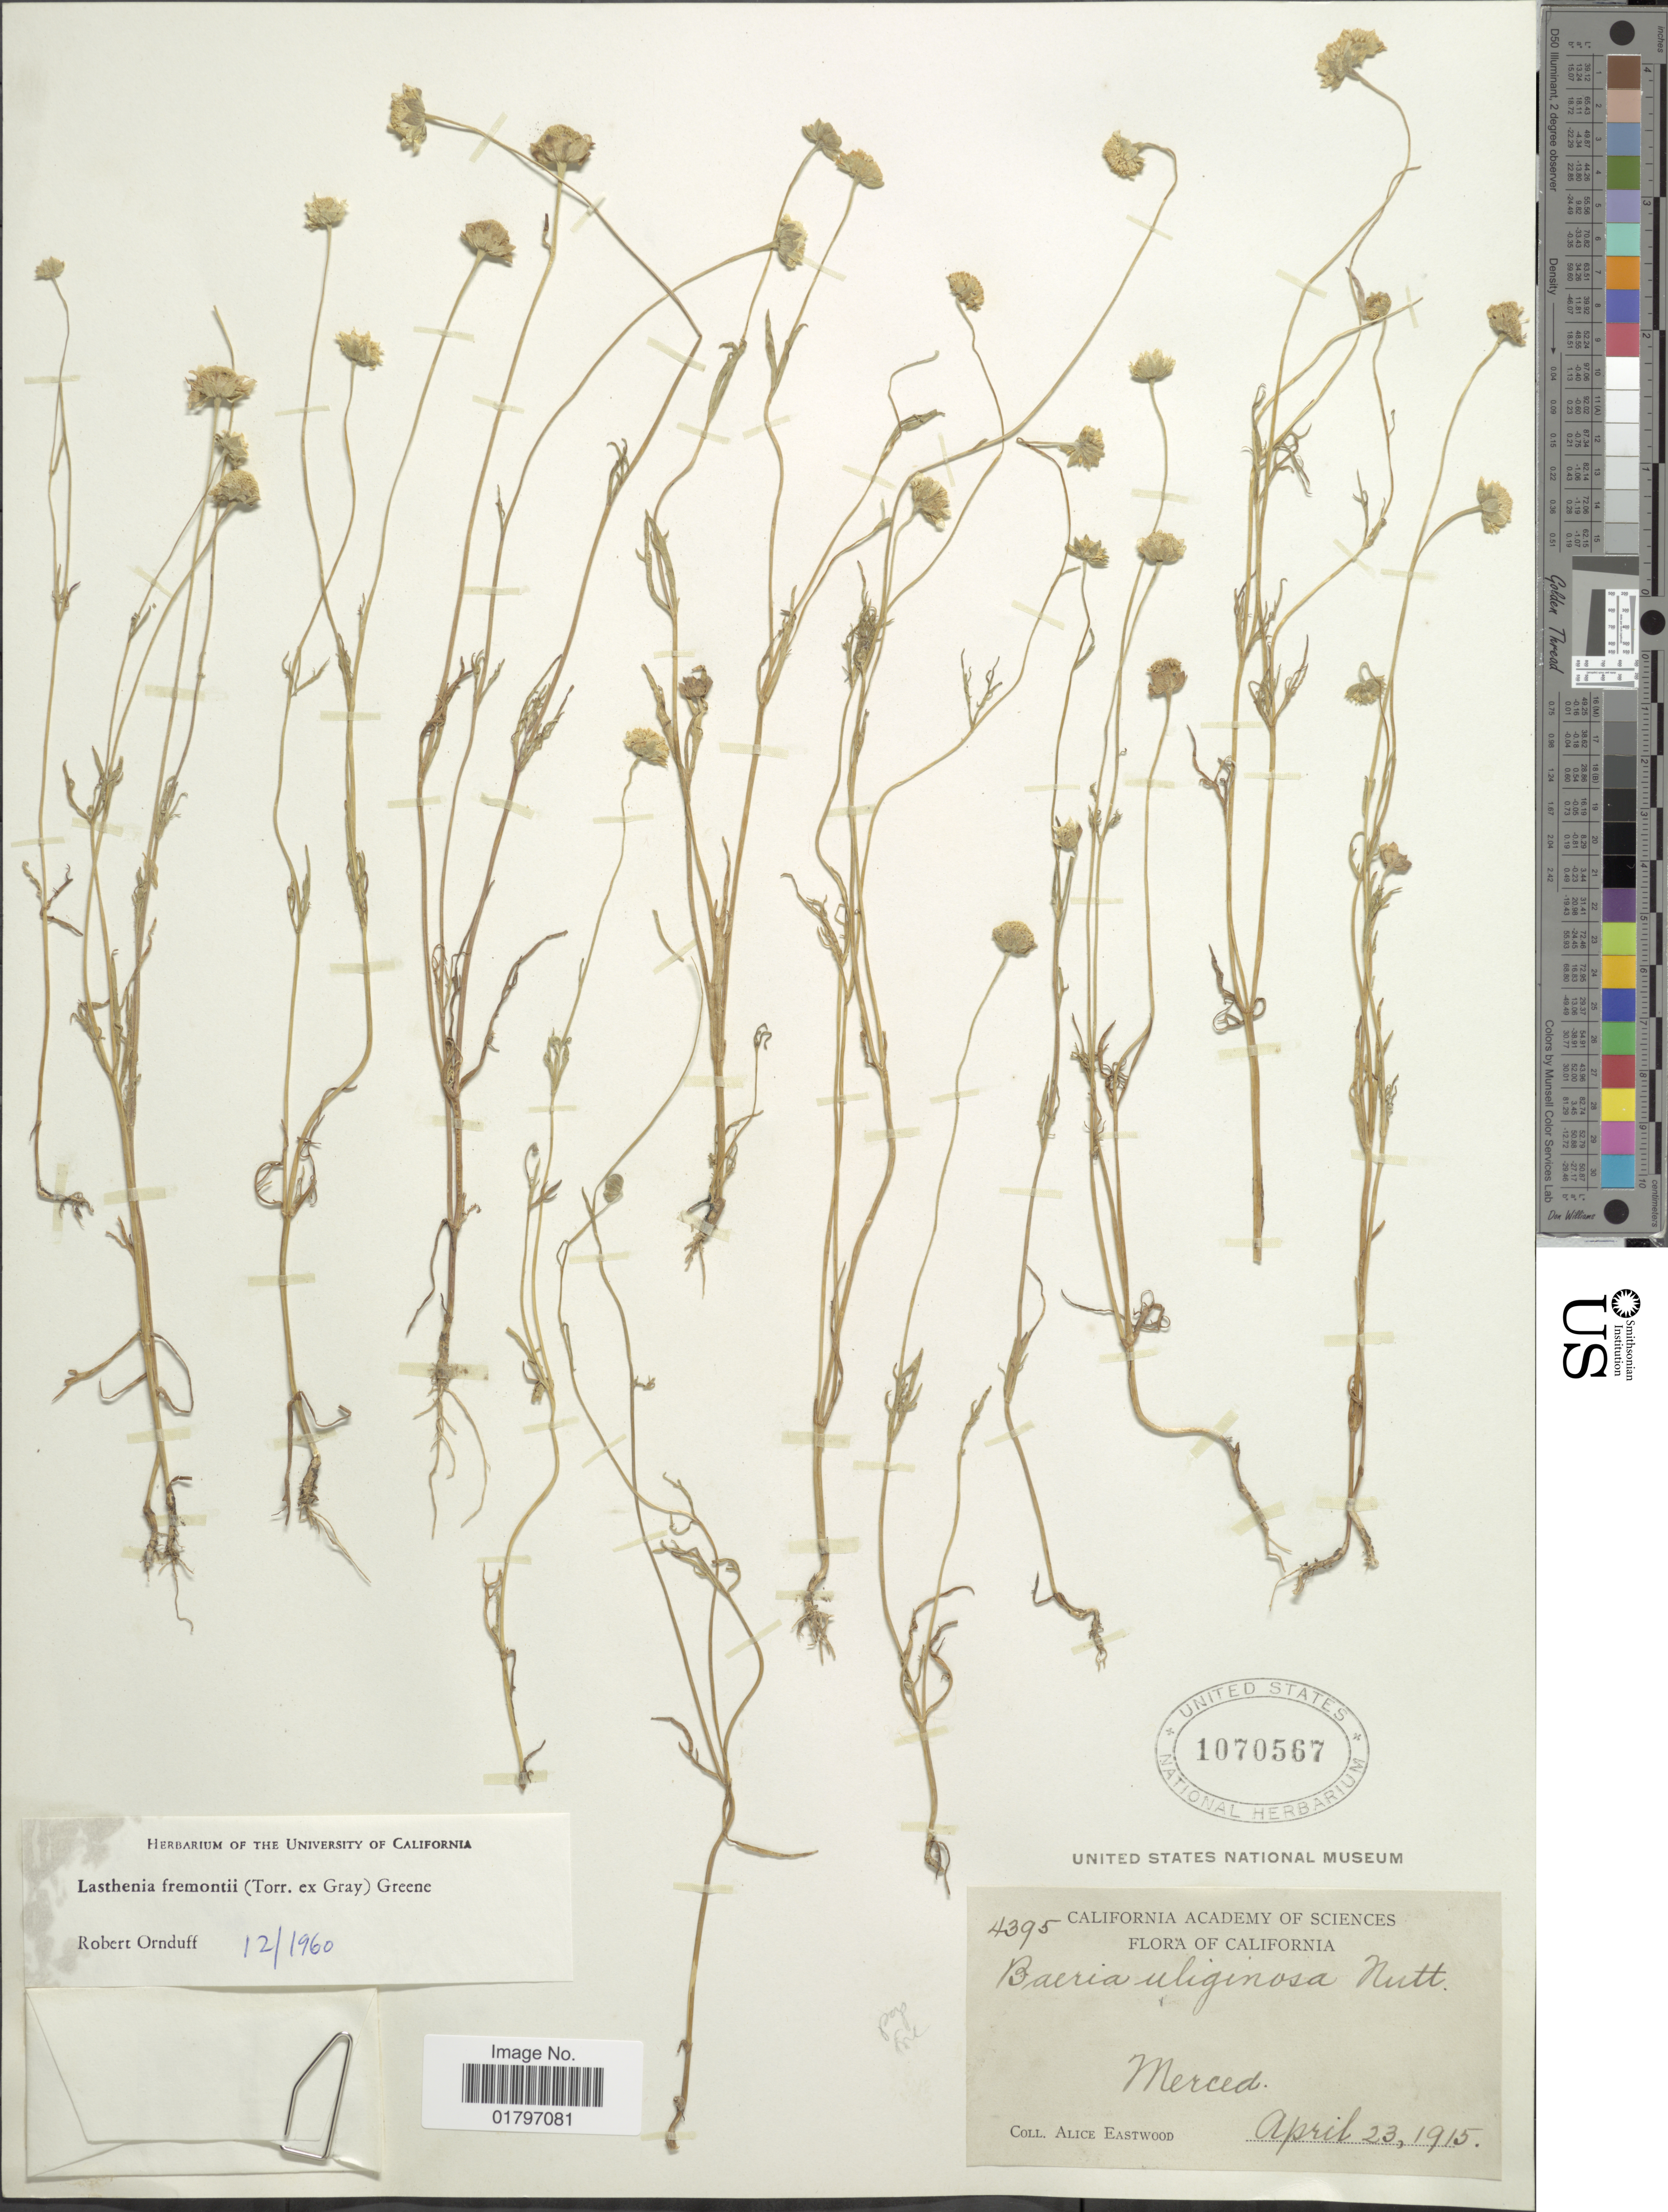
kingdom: Plantae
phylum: Tracheophyta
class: Magnoliopsida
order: Asterales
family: Asteraceae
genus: Lasthenia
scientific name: Lasthenia fremontii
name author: (Torr. ex A. Gray) Greene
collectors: A. Eastwood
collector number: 4395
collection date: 1915-04-23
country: United States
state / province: California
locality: Merced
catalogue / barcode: US 1070567